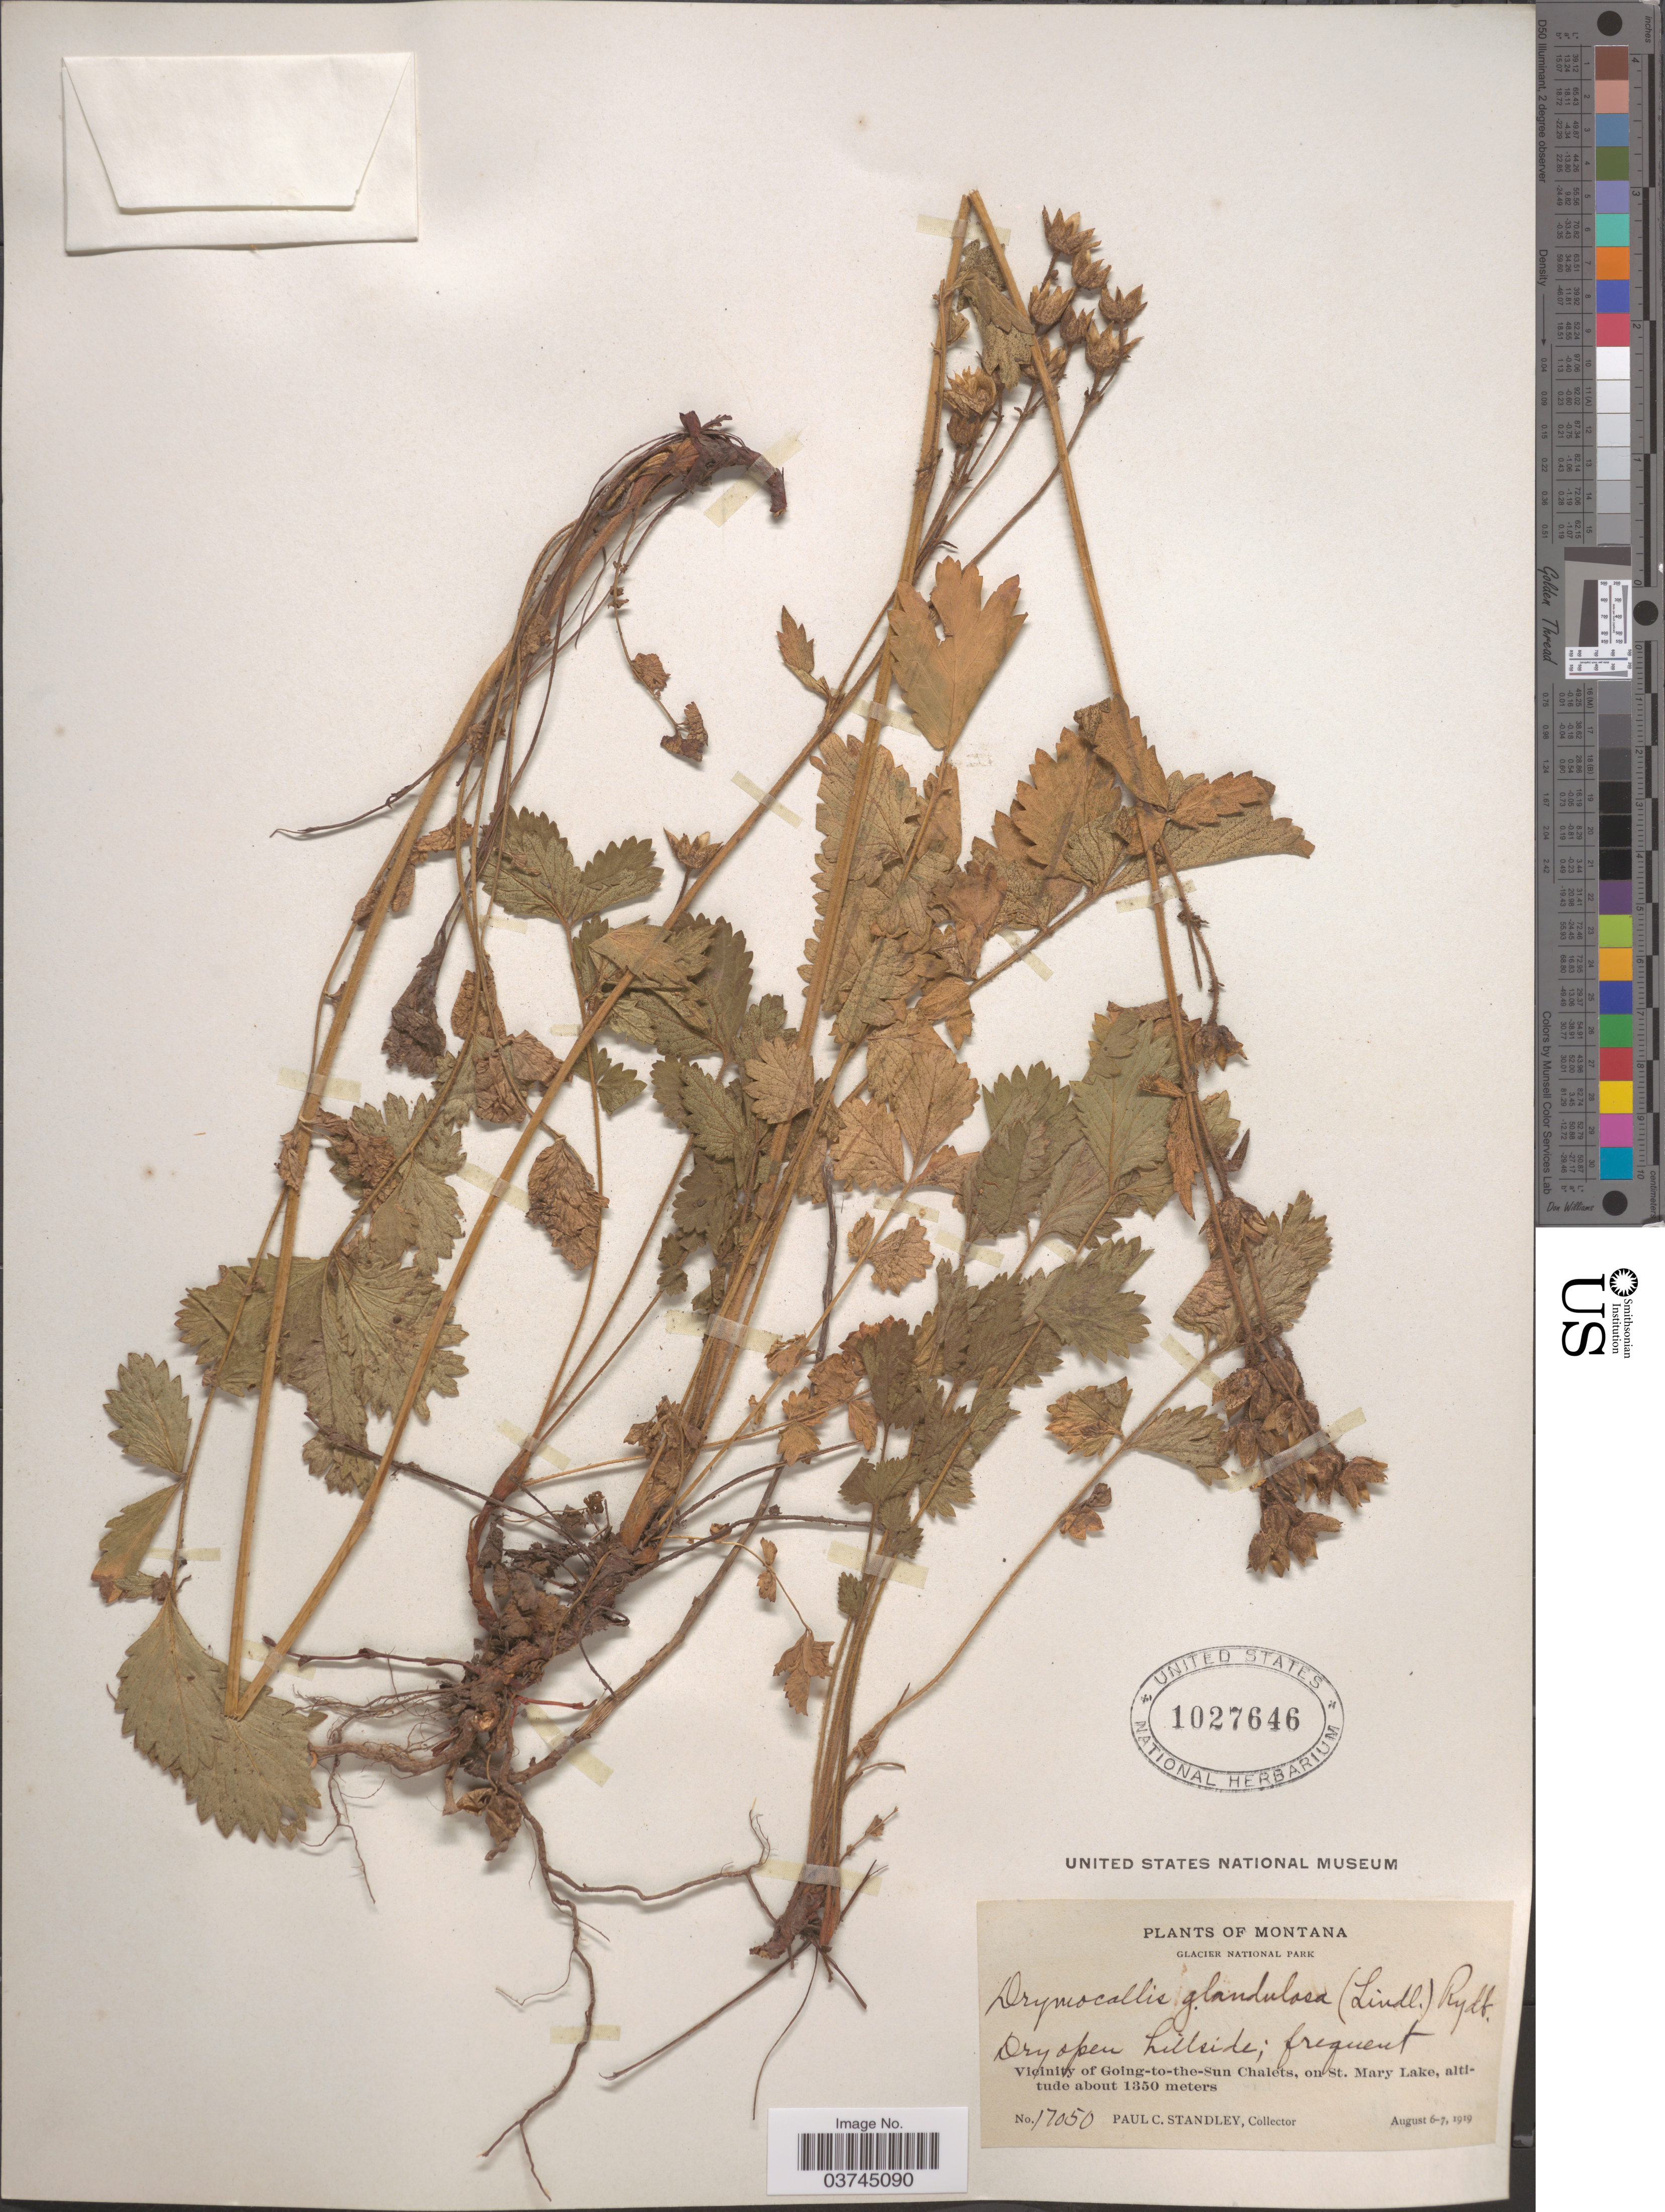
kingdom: Plantae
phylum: Tracheophyta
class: Magnoliopsida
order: Rosales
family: Rosaceae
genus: Drymocallis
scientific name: Drymocallis convallaria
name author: (Rydb.) Rydb.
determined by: Strong, Mark T., (BOT), Smithsonian Institution - National Museum of Natural History (UNITED STATES)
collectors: P. C. Standley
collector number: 17050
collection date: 1919-08-06/1919-08-07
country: United States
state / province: Montana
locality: Glacier National Park. Vicinity of Going-to-the-Sun Chalets, on St. Mary Lake.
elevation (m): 1350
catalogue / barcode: US 1027646